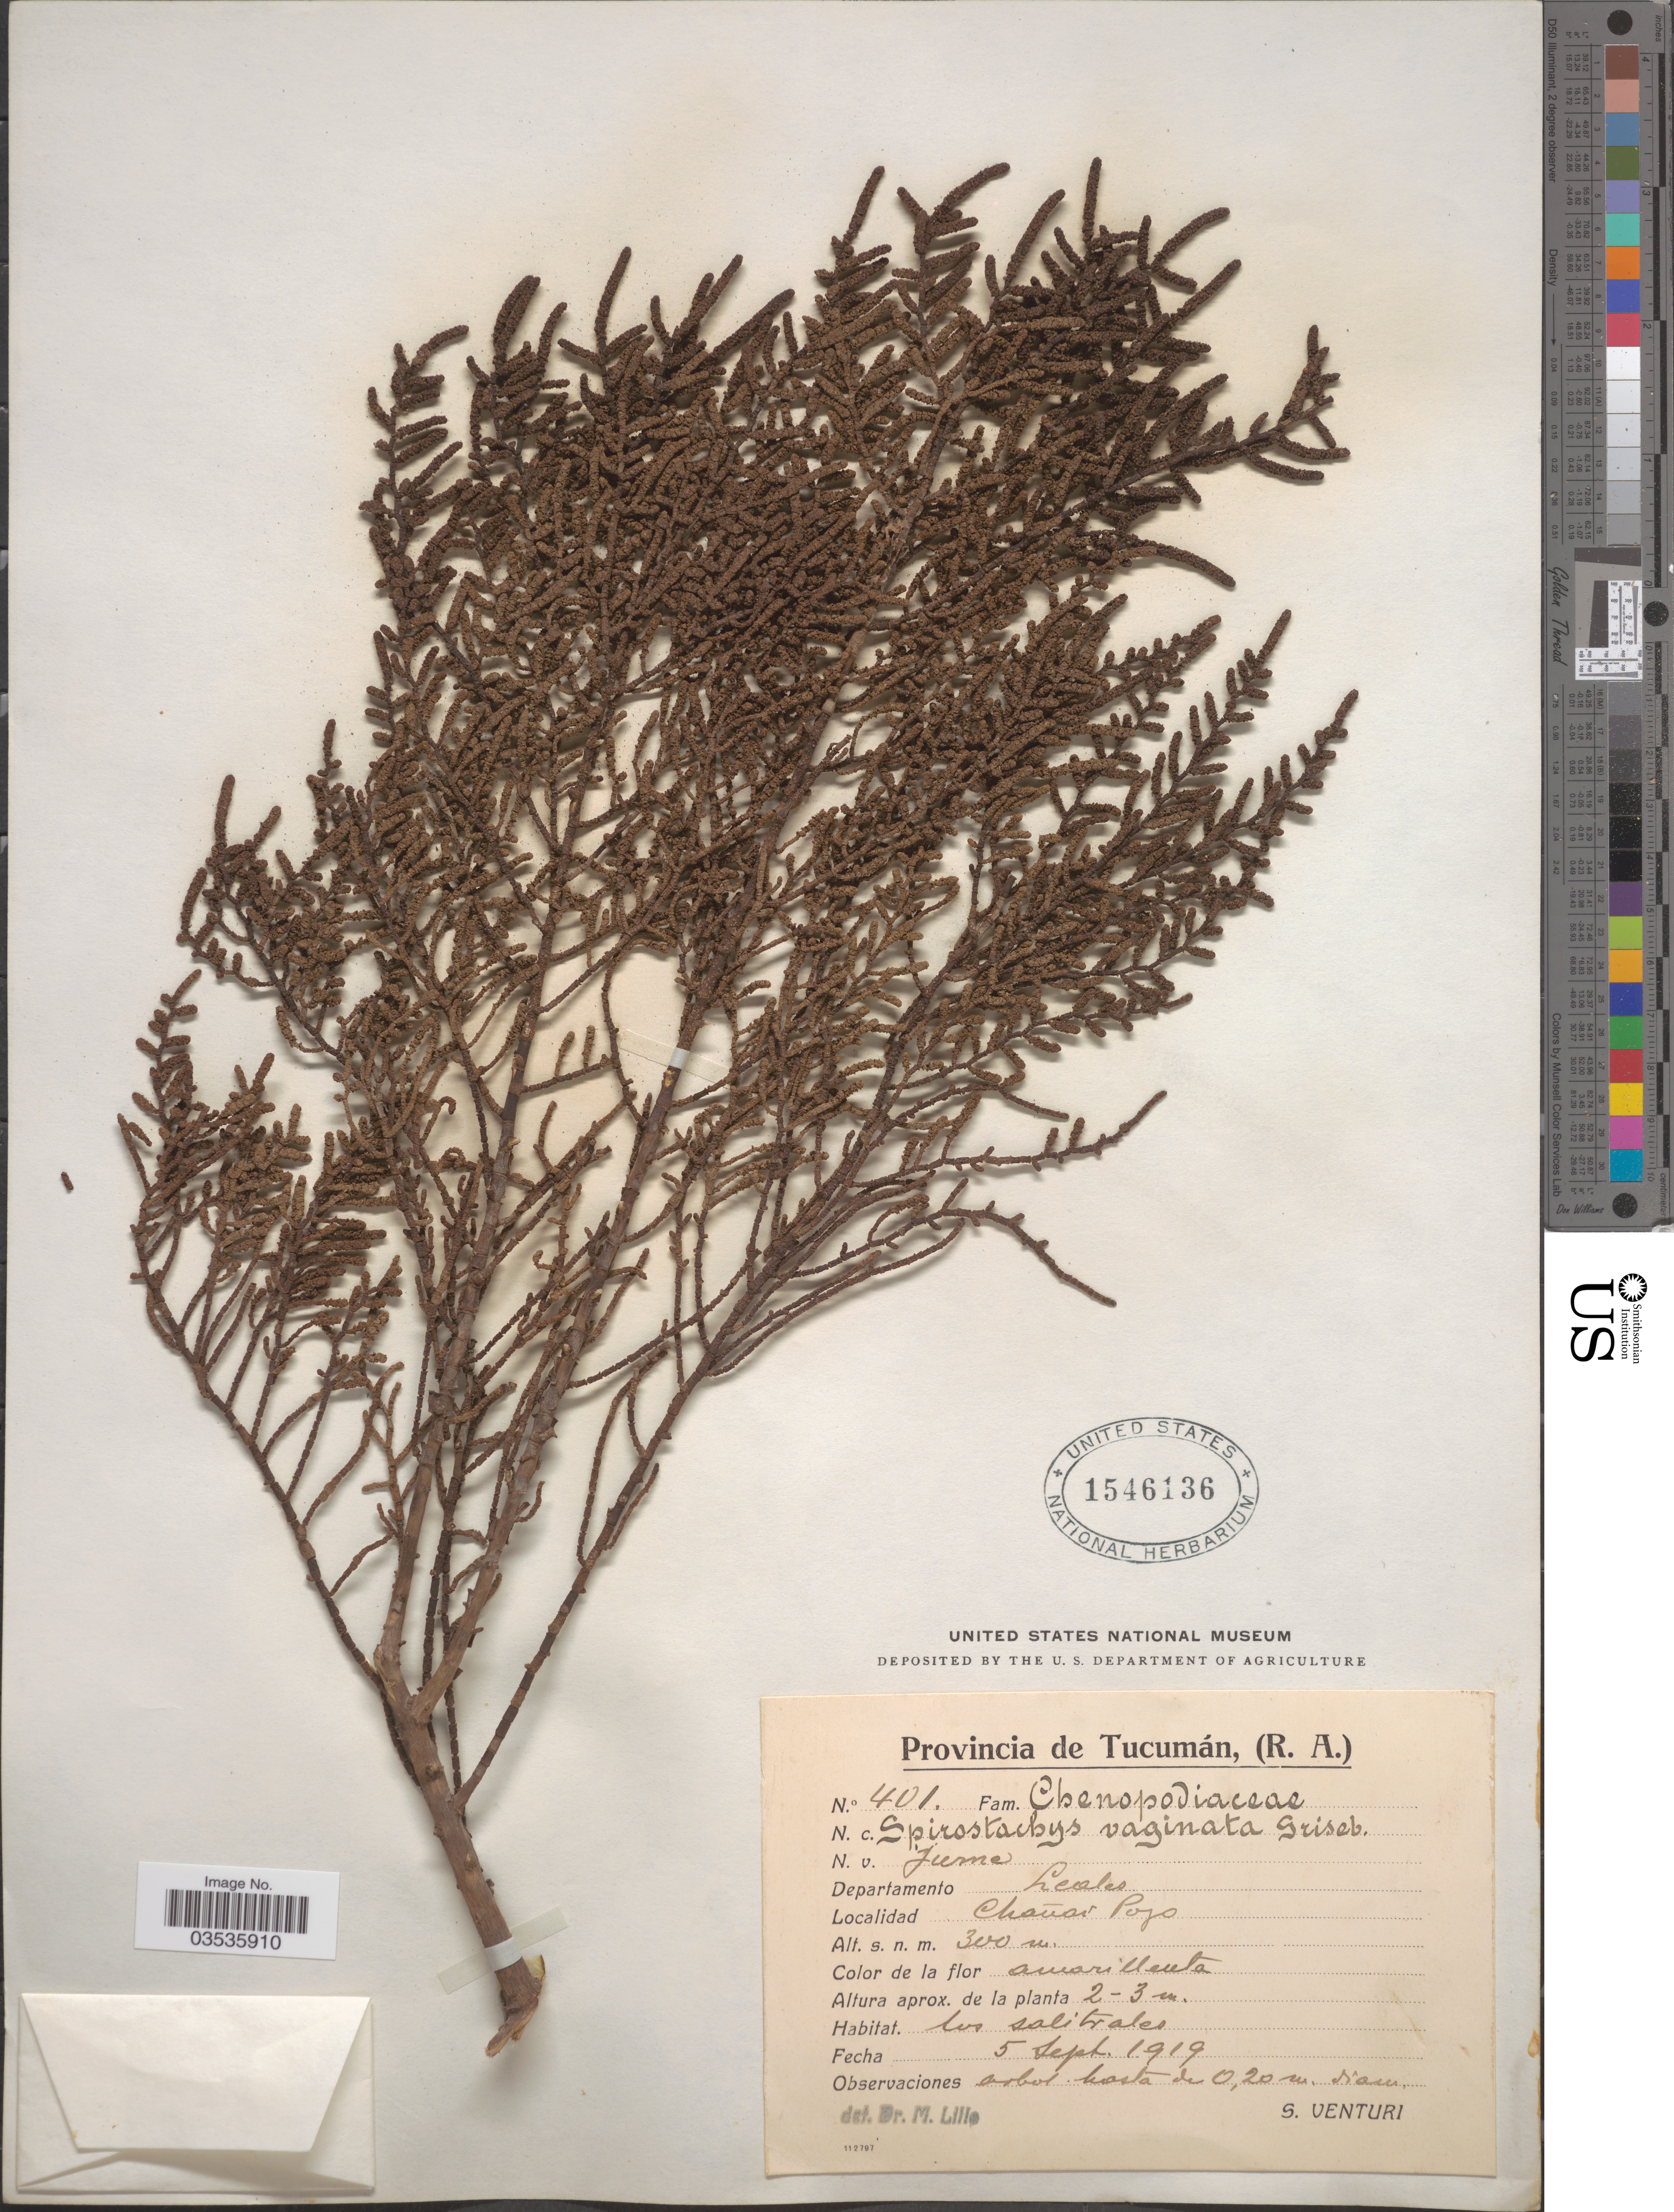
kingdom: Plantae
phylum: Tracheophyta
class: Magnoliopsida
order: Caryophyllales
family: Amaranthaceae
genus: Allenrolfea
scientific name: Allenrolfea vaginata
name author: (Griseb.) Kuntze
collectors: S. Venturi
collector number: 401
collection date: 1919-09-05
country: Argentina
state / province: Tucuman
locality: Departamento Leales. Chañar Pozo.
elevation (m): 300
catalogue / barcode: US 1546136